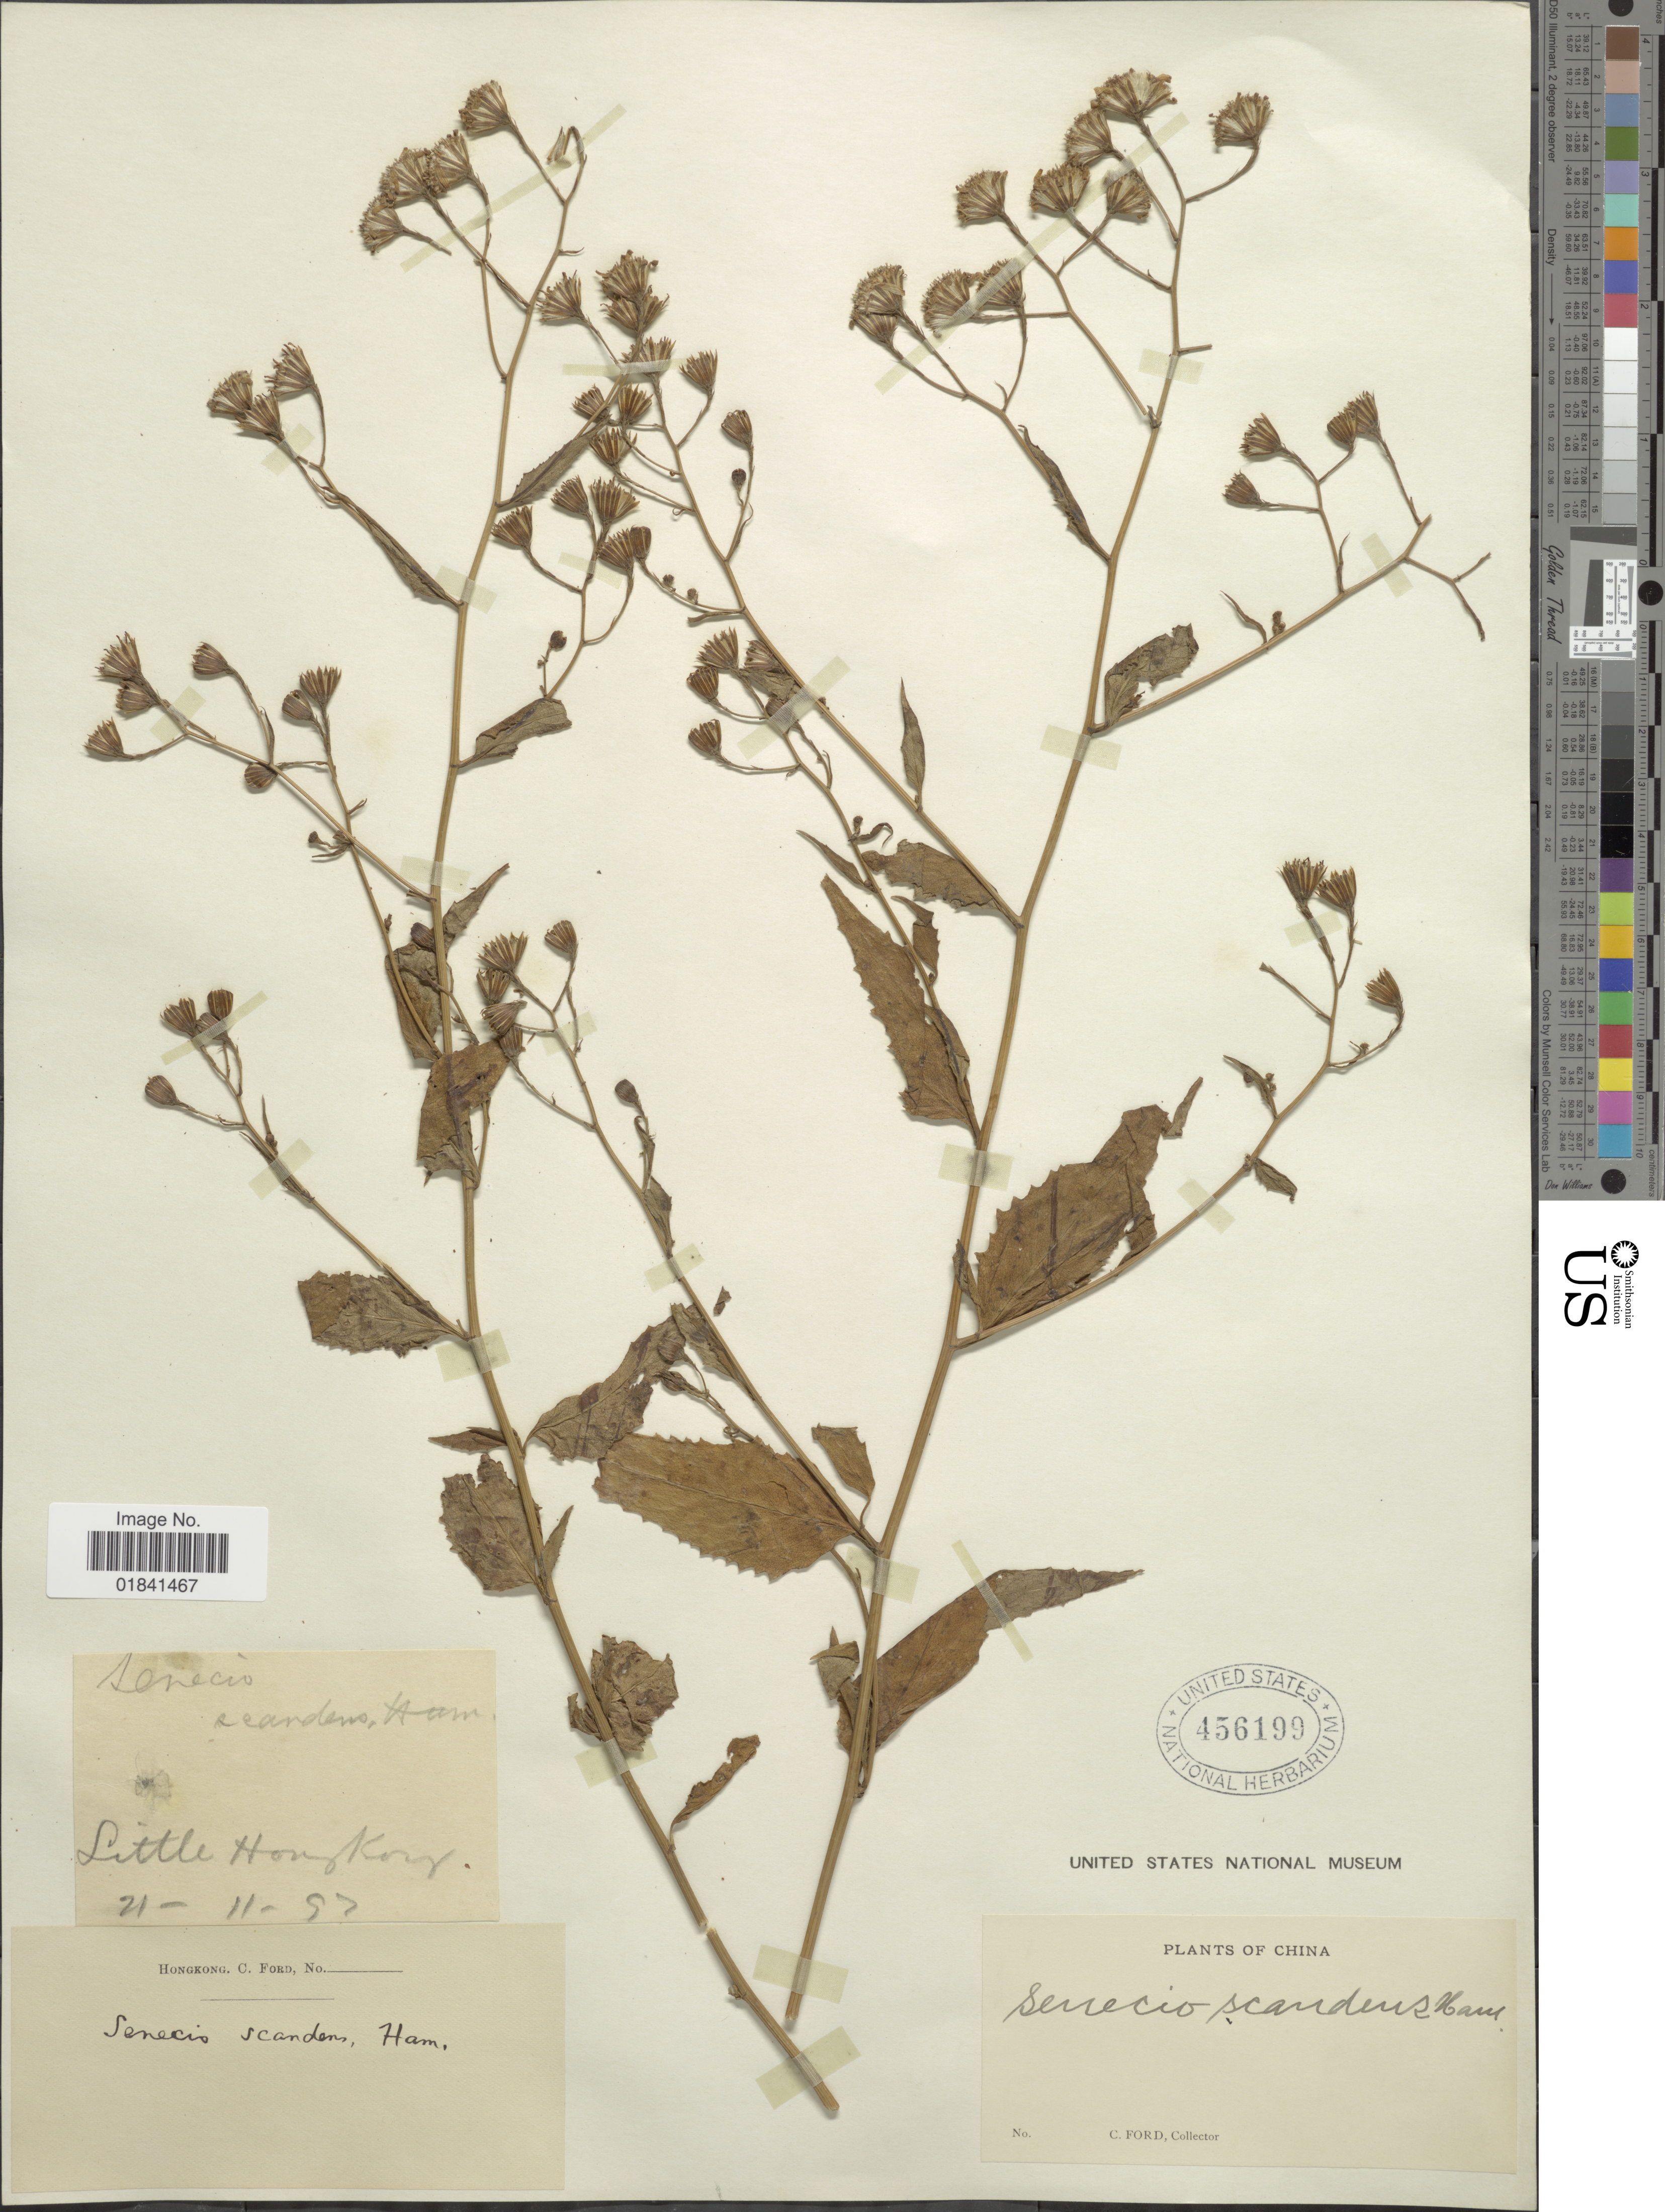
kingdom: Plantae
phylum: Tracheophyta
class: Magnoliopsida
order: Asterales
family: Asteraceae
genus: Senecio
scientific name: Senecio scandens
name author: Buch.-Ham. ex D. Don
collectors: C. Ford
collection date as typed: Transcribed d/m/y: 21/11/97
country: China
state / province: Hong Kong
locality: Little Hong Kong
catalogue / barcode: US 456199